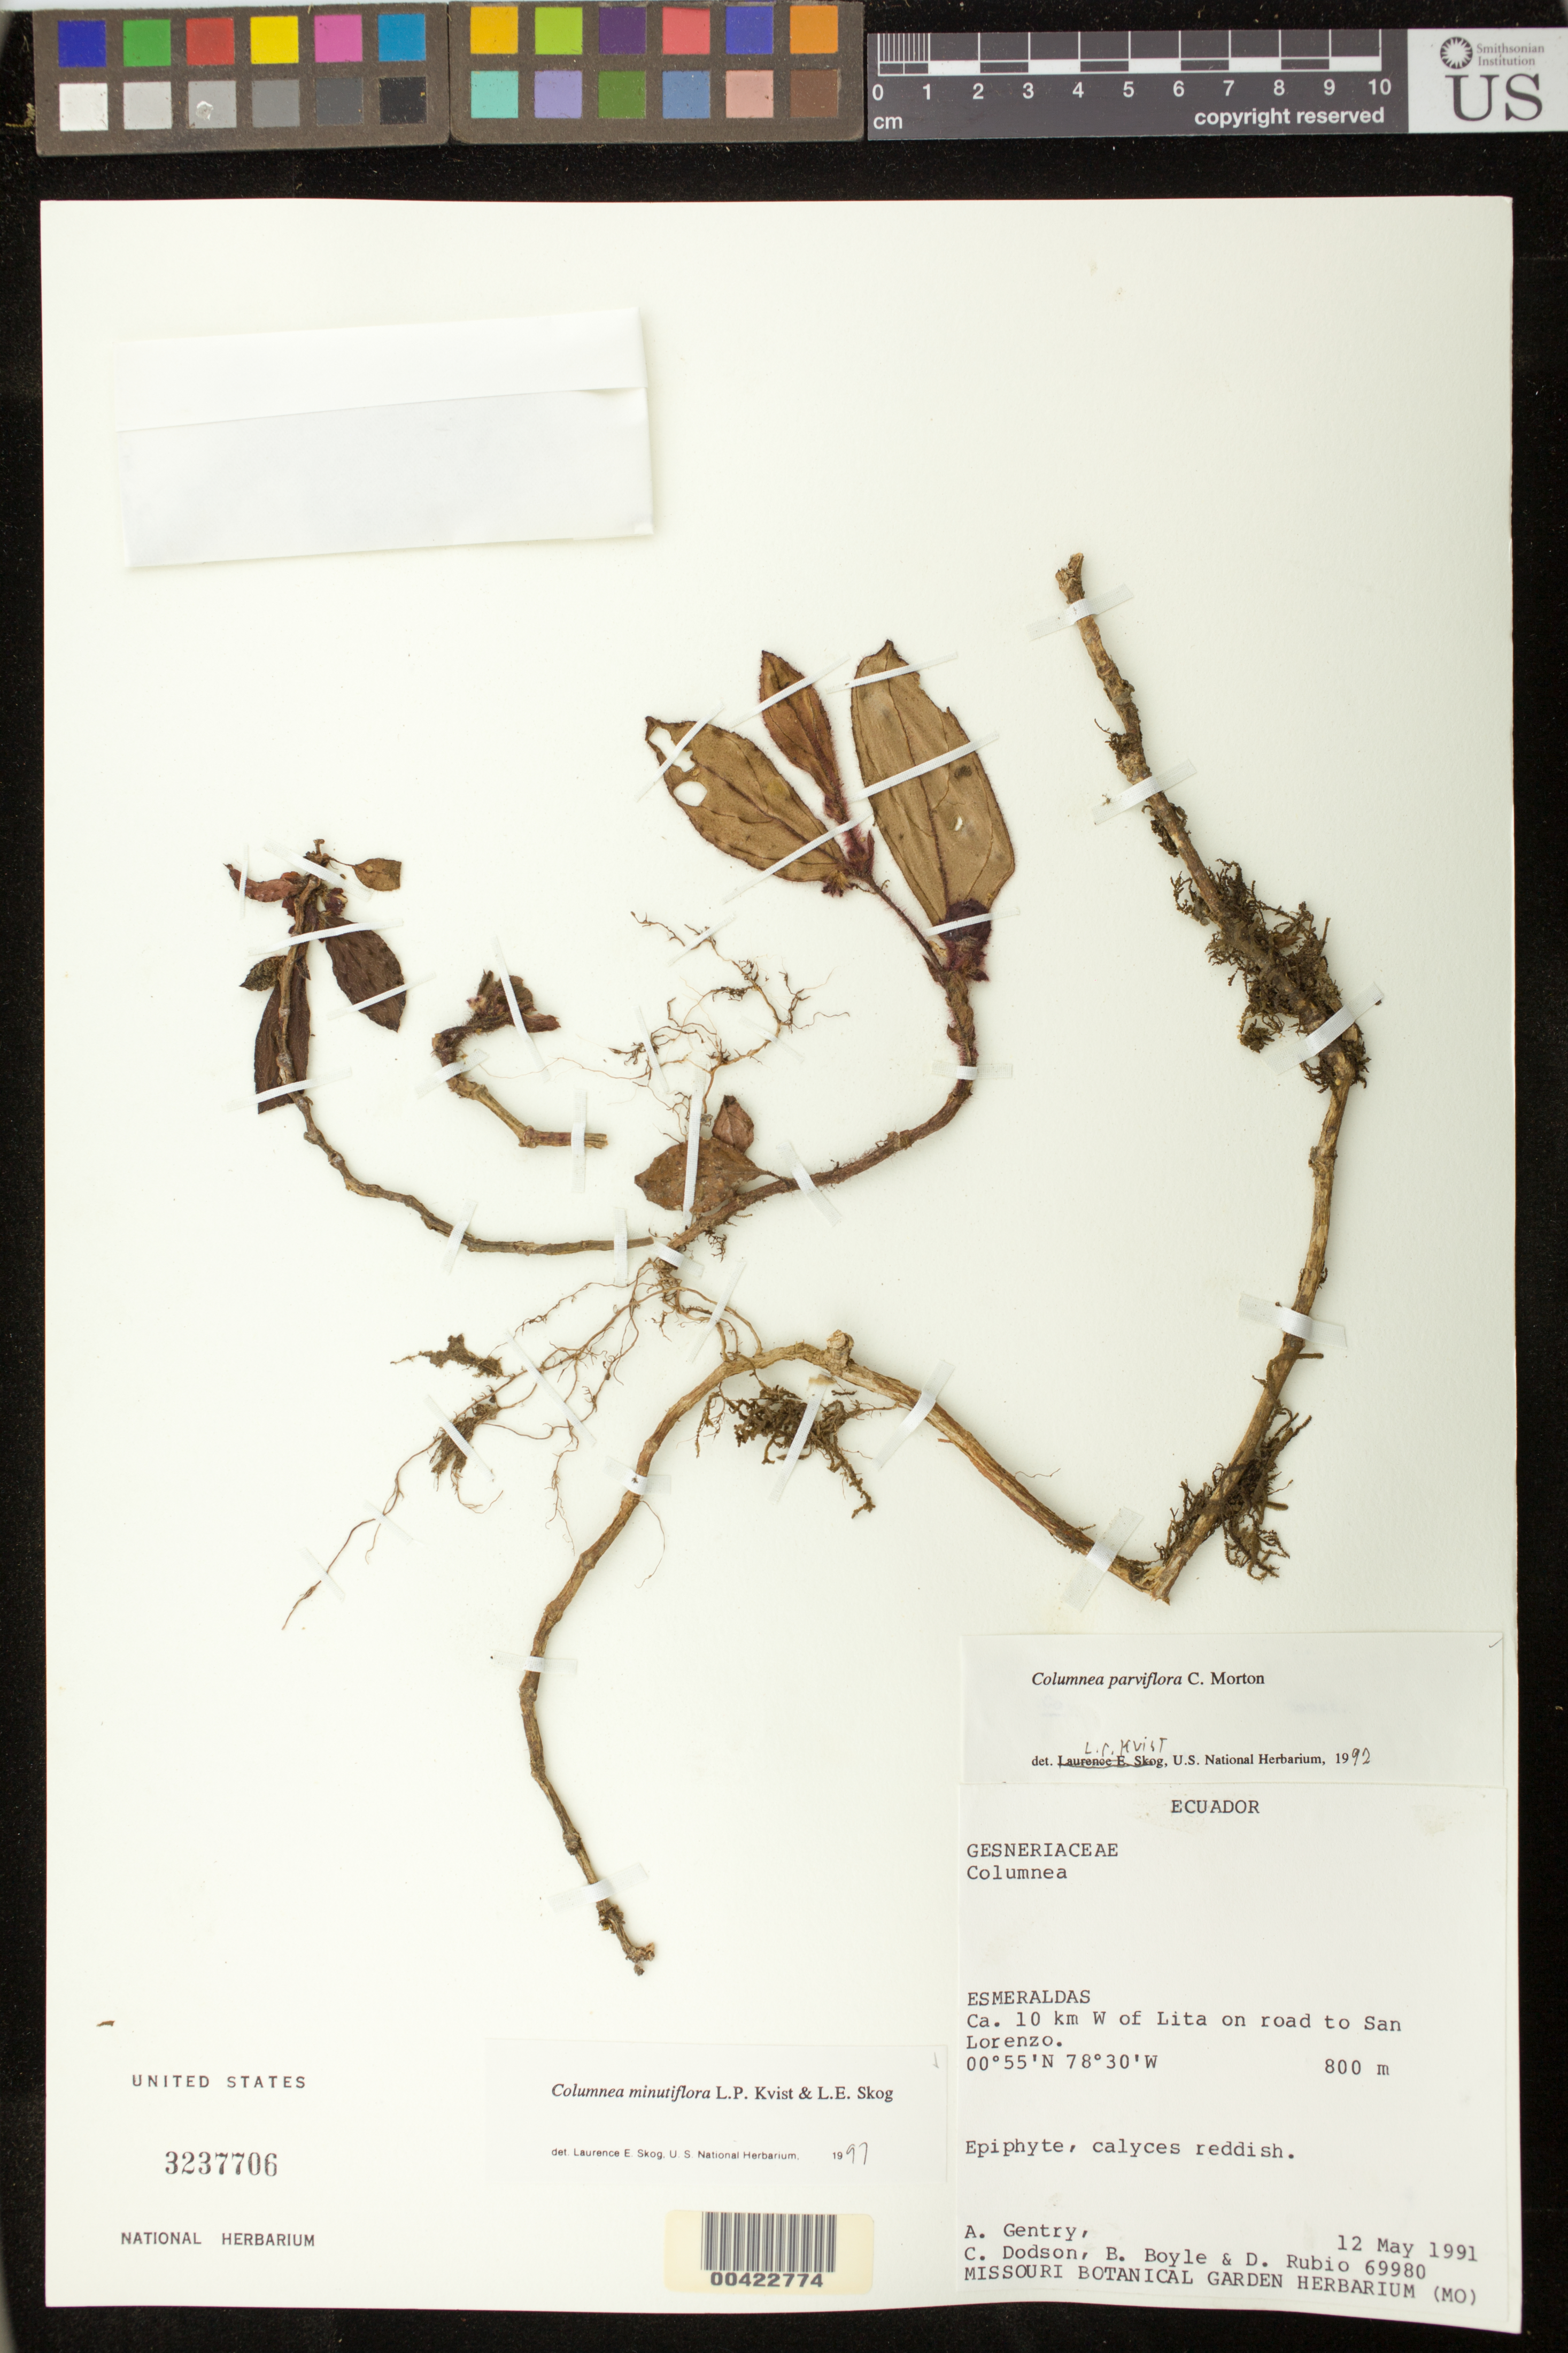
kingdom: Plantae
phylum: Tracheophyta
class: Magnoliopsida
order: Lamiales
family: Gesneriaceae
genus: Columnea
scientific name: Columnea minutiflora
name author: L.P. Kvist & L.E. Skog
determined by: Skog, Laurence E.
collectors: A. H. Gentry, C. Dodson, B. Boyle & D. Rubio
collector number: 69980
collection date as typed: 12 May 1990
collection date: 1990-05-12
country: Ecuador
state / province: Esmeraldas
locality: Ca. 10 km W of Lita on road to San Lorenzo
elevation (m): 800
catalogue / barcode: US 3237706